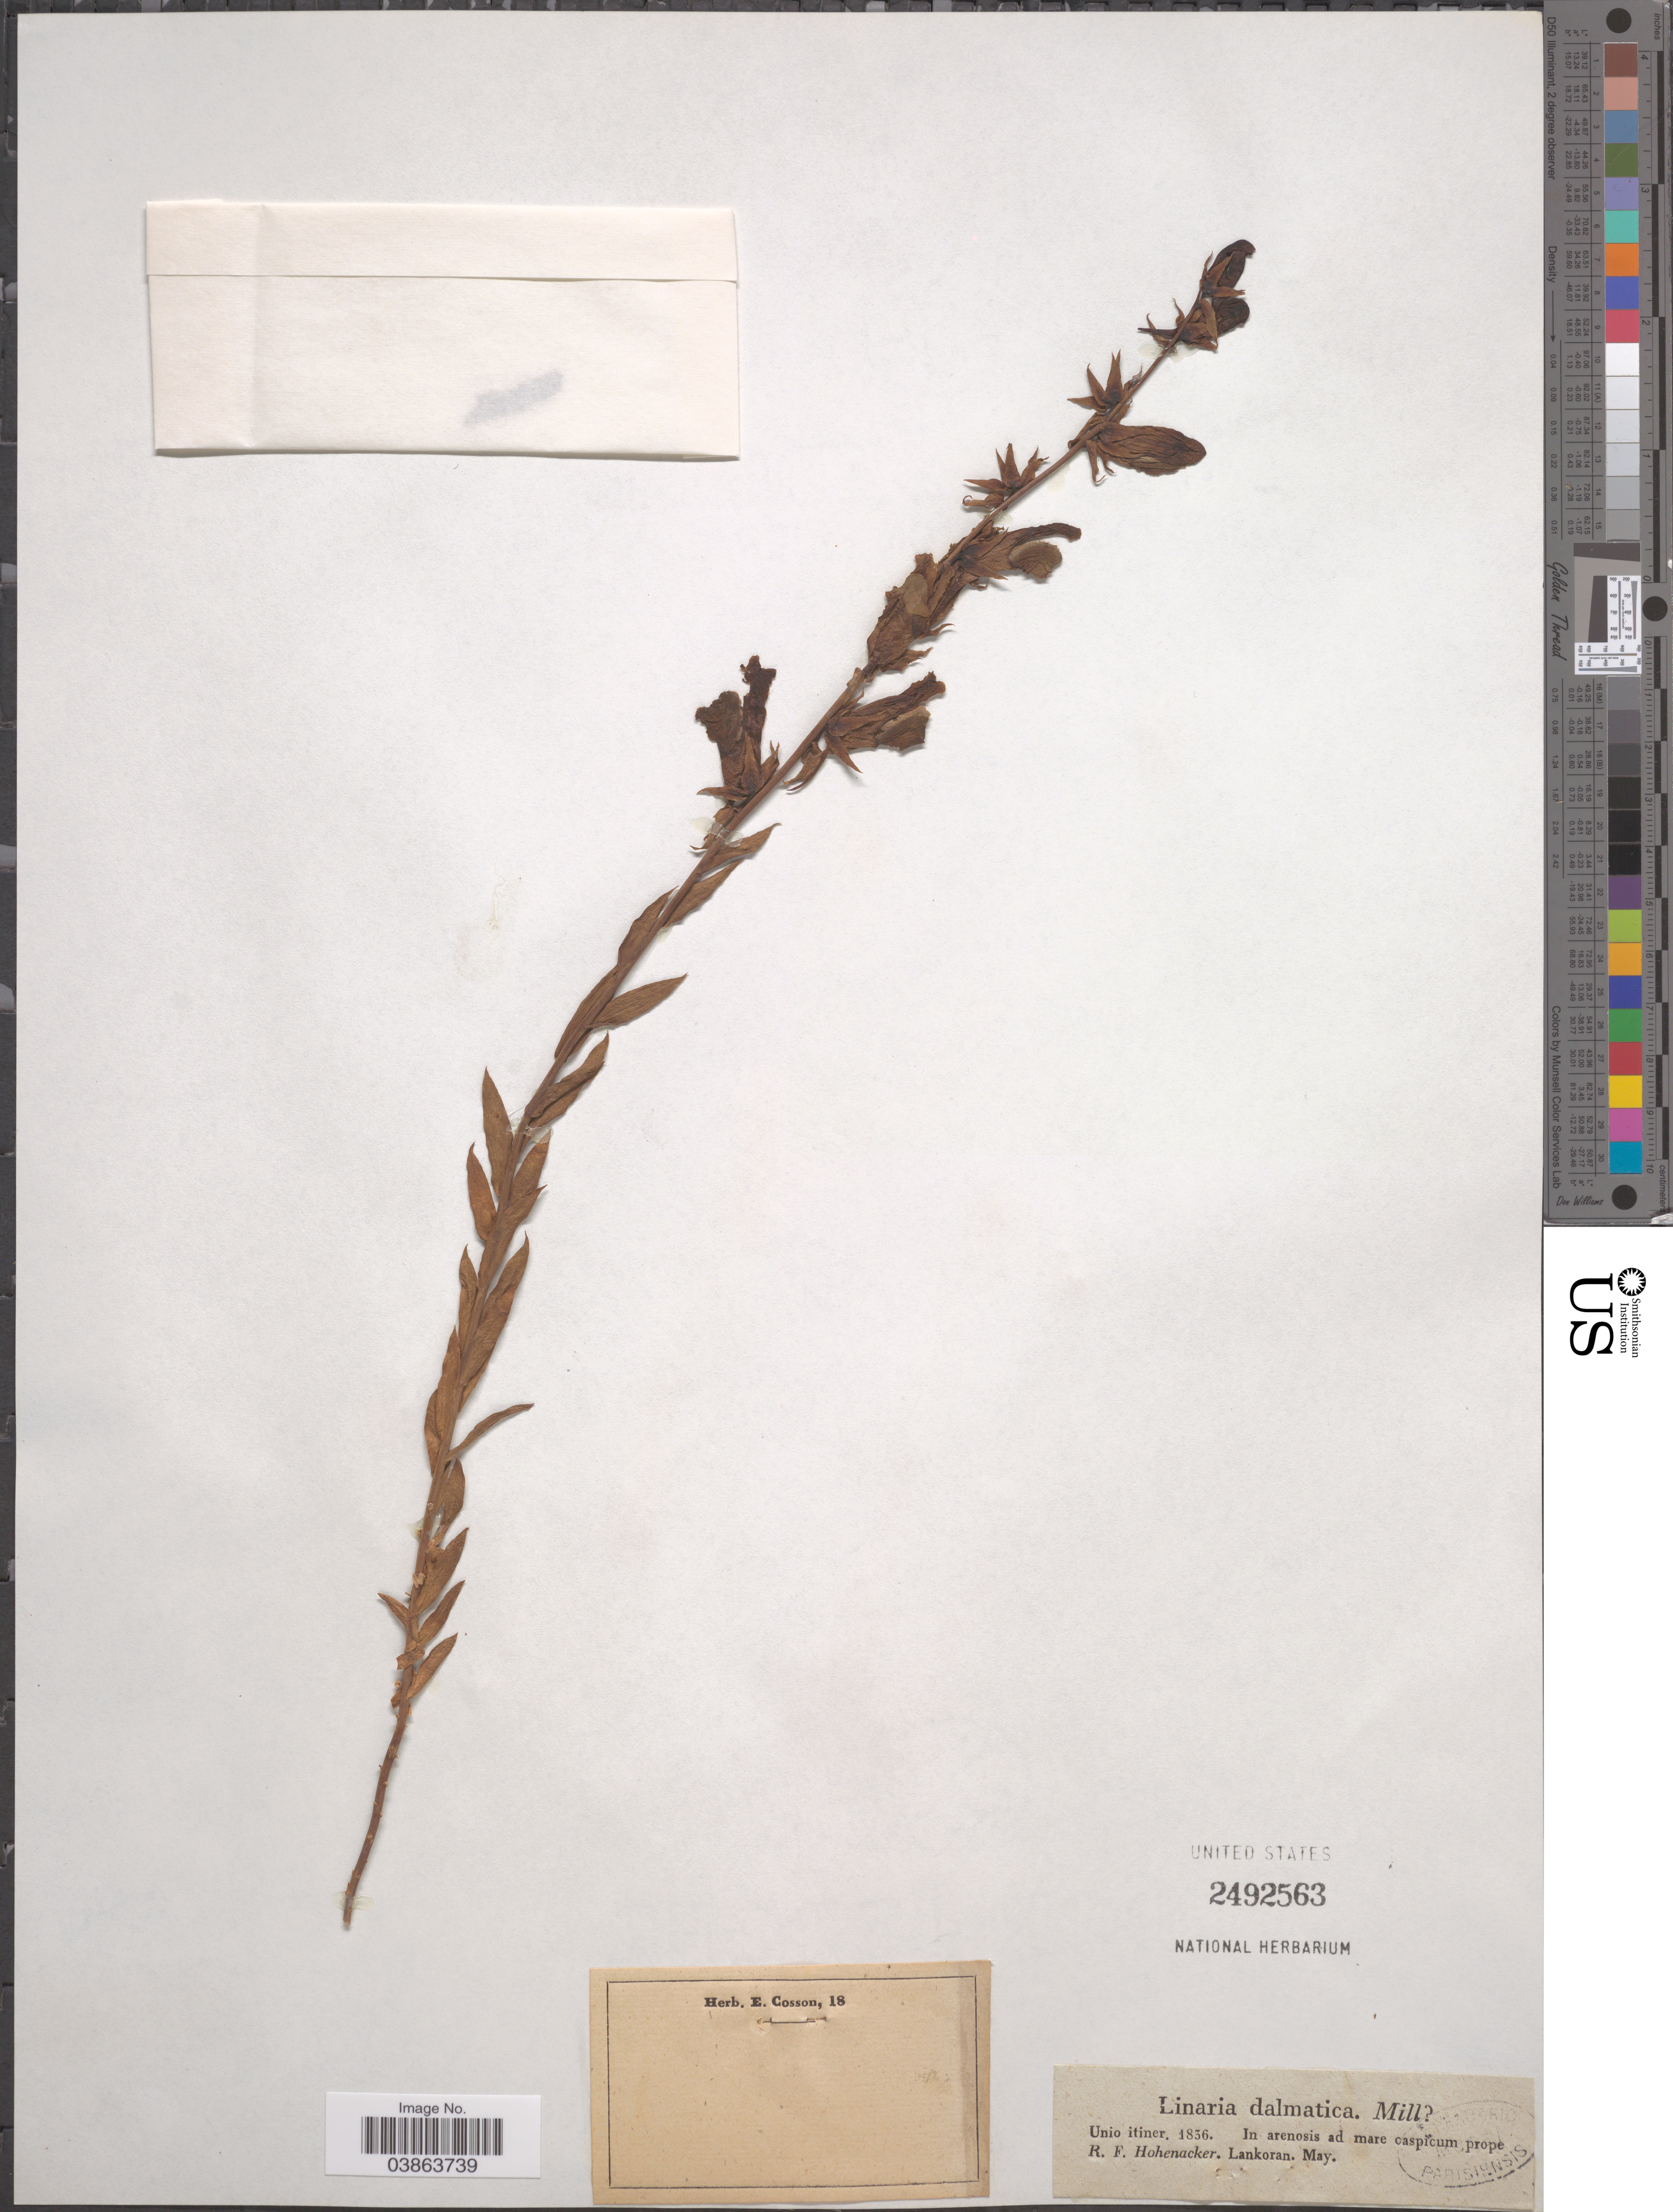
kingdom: Plantae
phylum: Tracheophyta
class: Magnoliopsida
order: Lamiales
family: Plantaginaceae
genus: Linaria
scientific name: Linaria dalmatica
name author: (L.) Mill.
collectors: R. F. Hohenacker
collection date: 1836-05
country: Azerbaijan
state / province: Lankaran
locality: Unio itiner. Lankoran.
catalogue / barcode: US 2492563